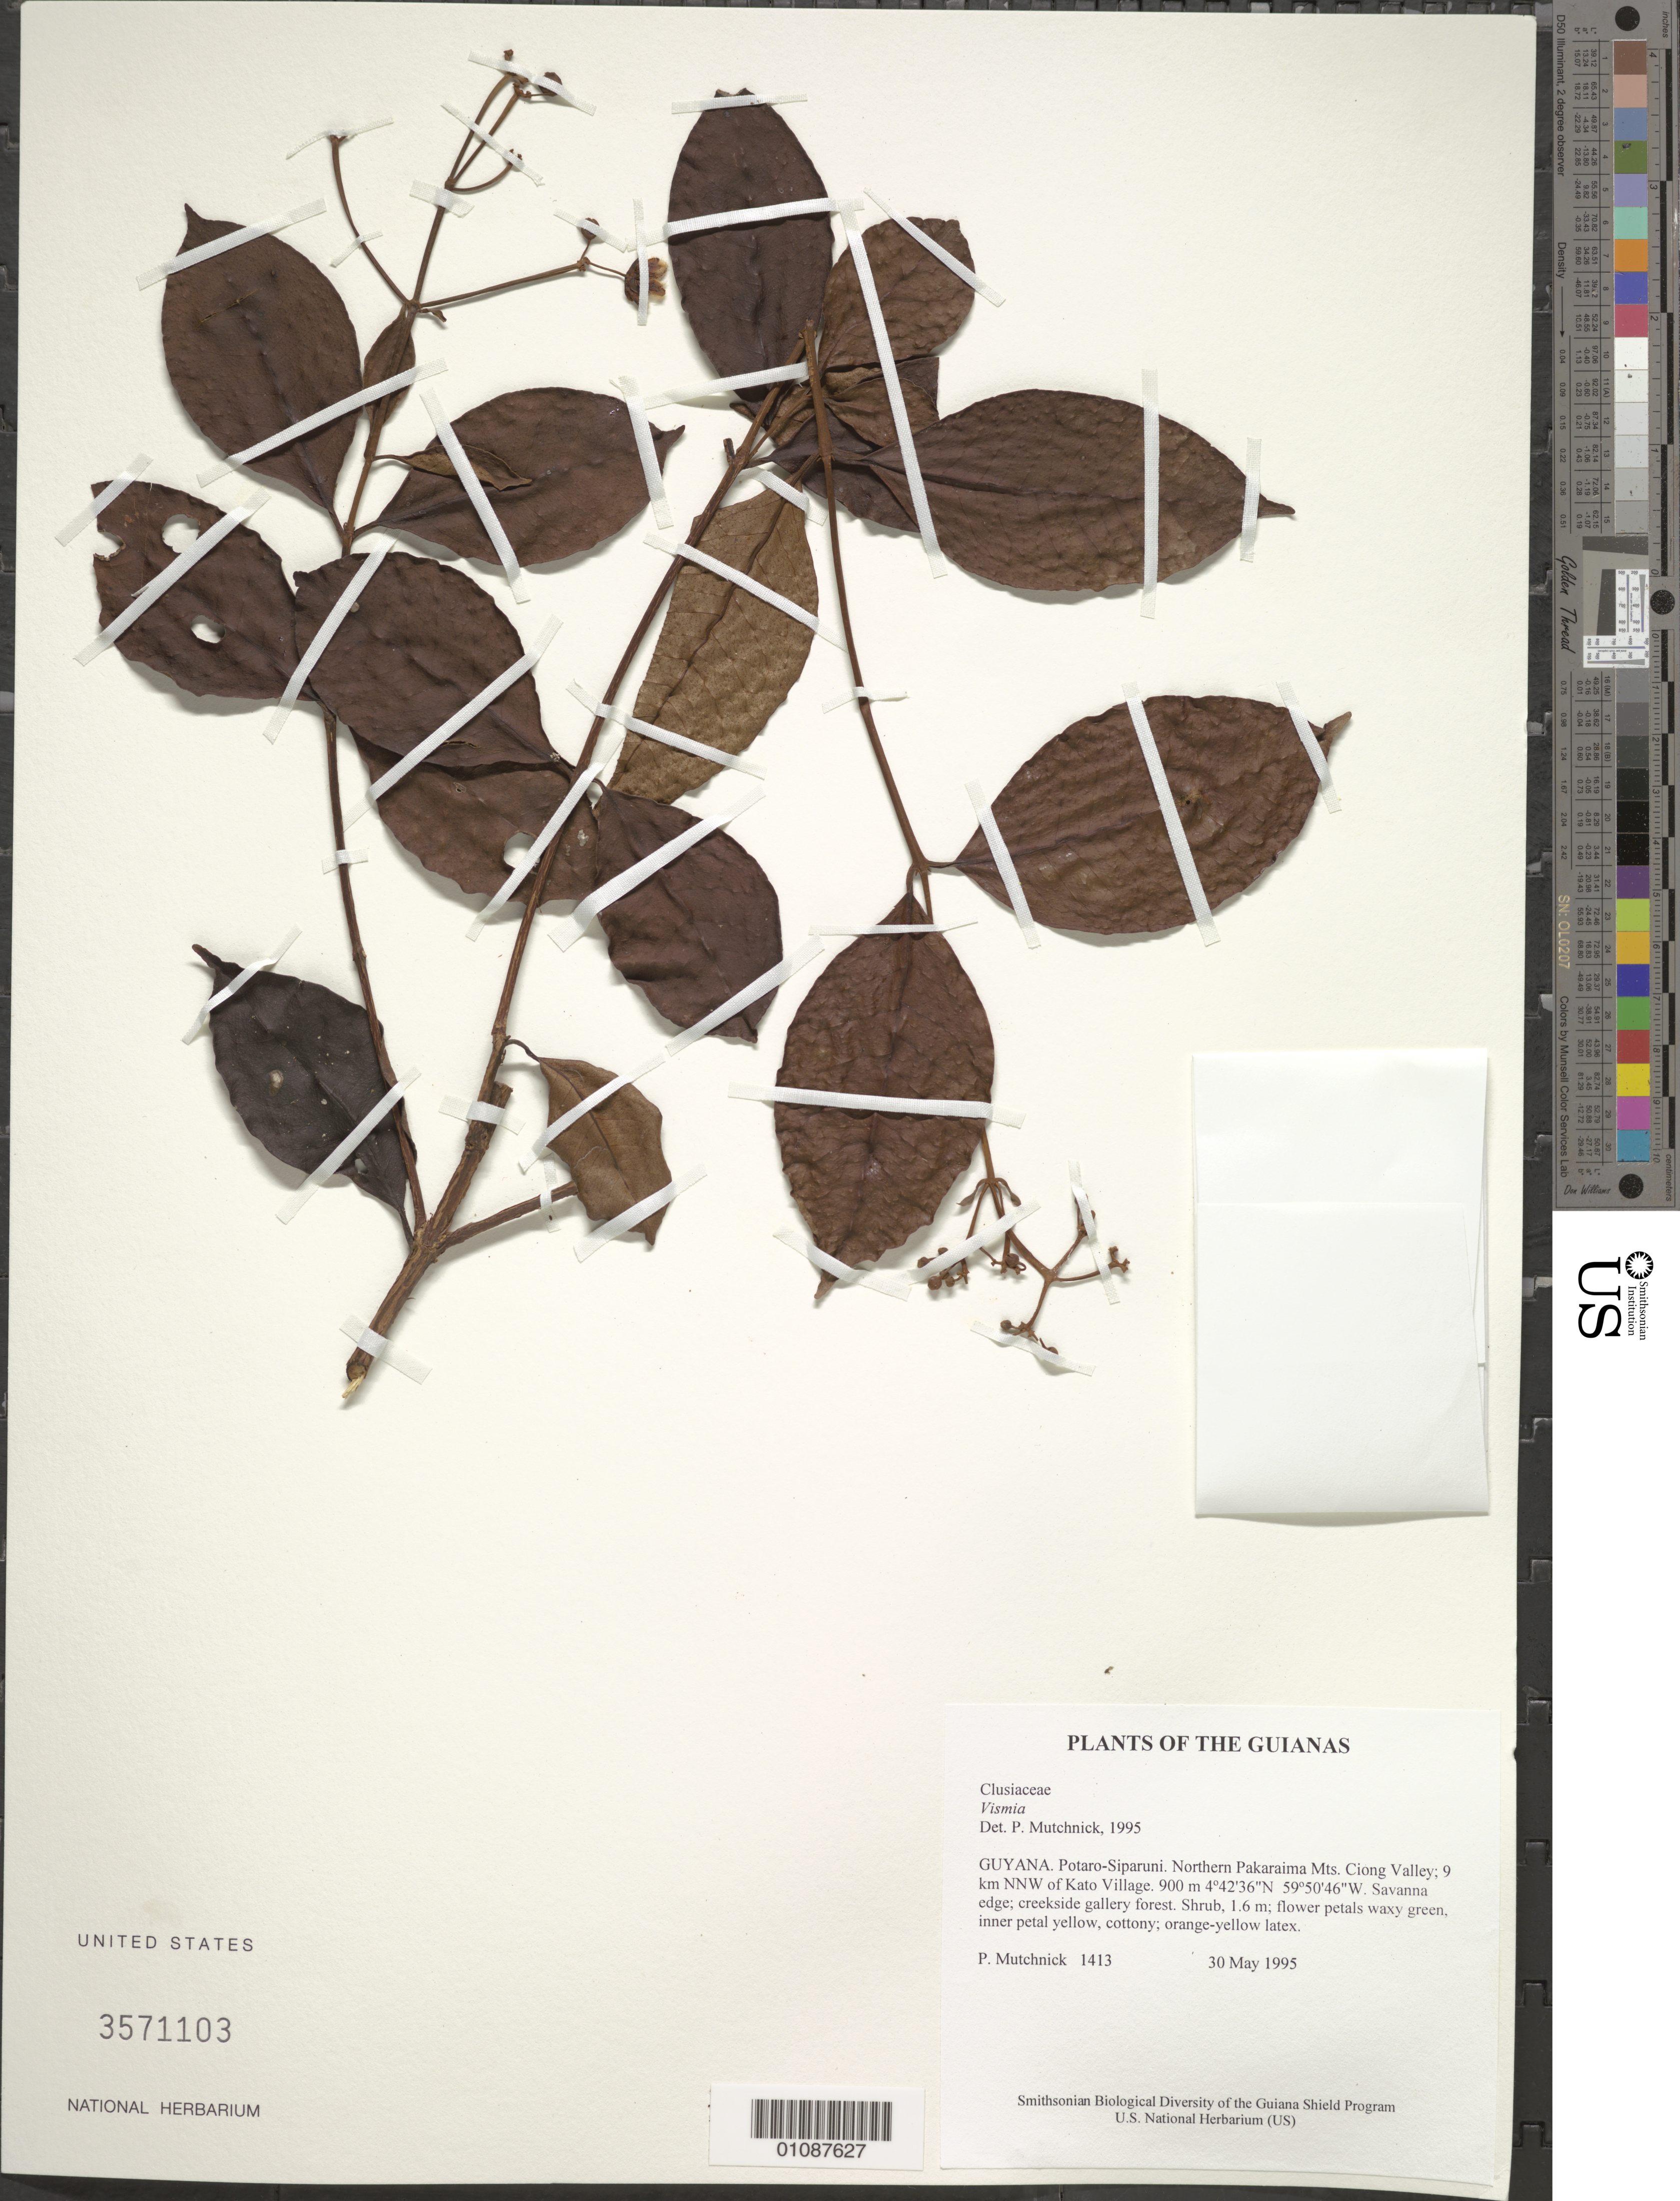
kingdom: Plantae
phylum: Tracheophyta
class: Magnoliopsida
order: Malpighiales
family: Hypericaceae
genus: Vismia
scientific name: Vismia sp.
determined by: Mutchnick, P.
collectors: P. Mutchnick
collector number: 1413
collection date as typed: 30 May 1995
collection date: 1995-05-30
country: Guyana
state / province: Potaro-Siparuni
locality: Northern Pakaraima Mts. Ciong Valley; 9 km NNW of Kato Village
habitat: Savanna edge; creekside gallery forest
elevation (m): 900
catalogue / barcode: US 3571103